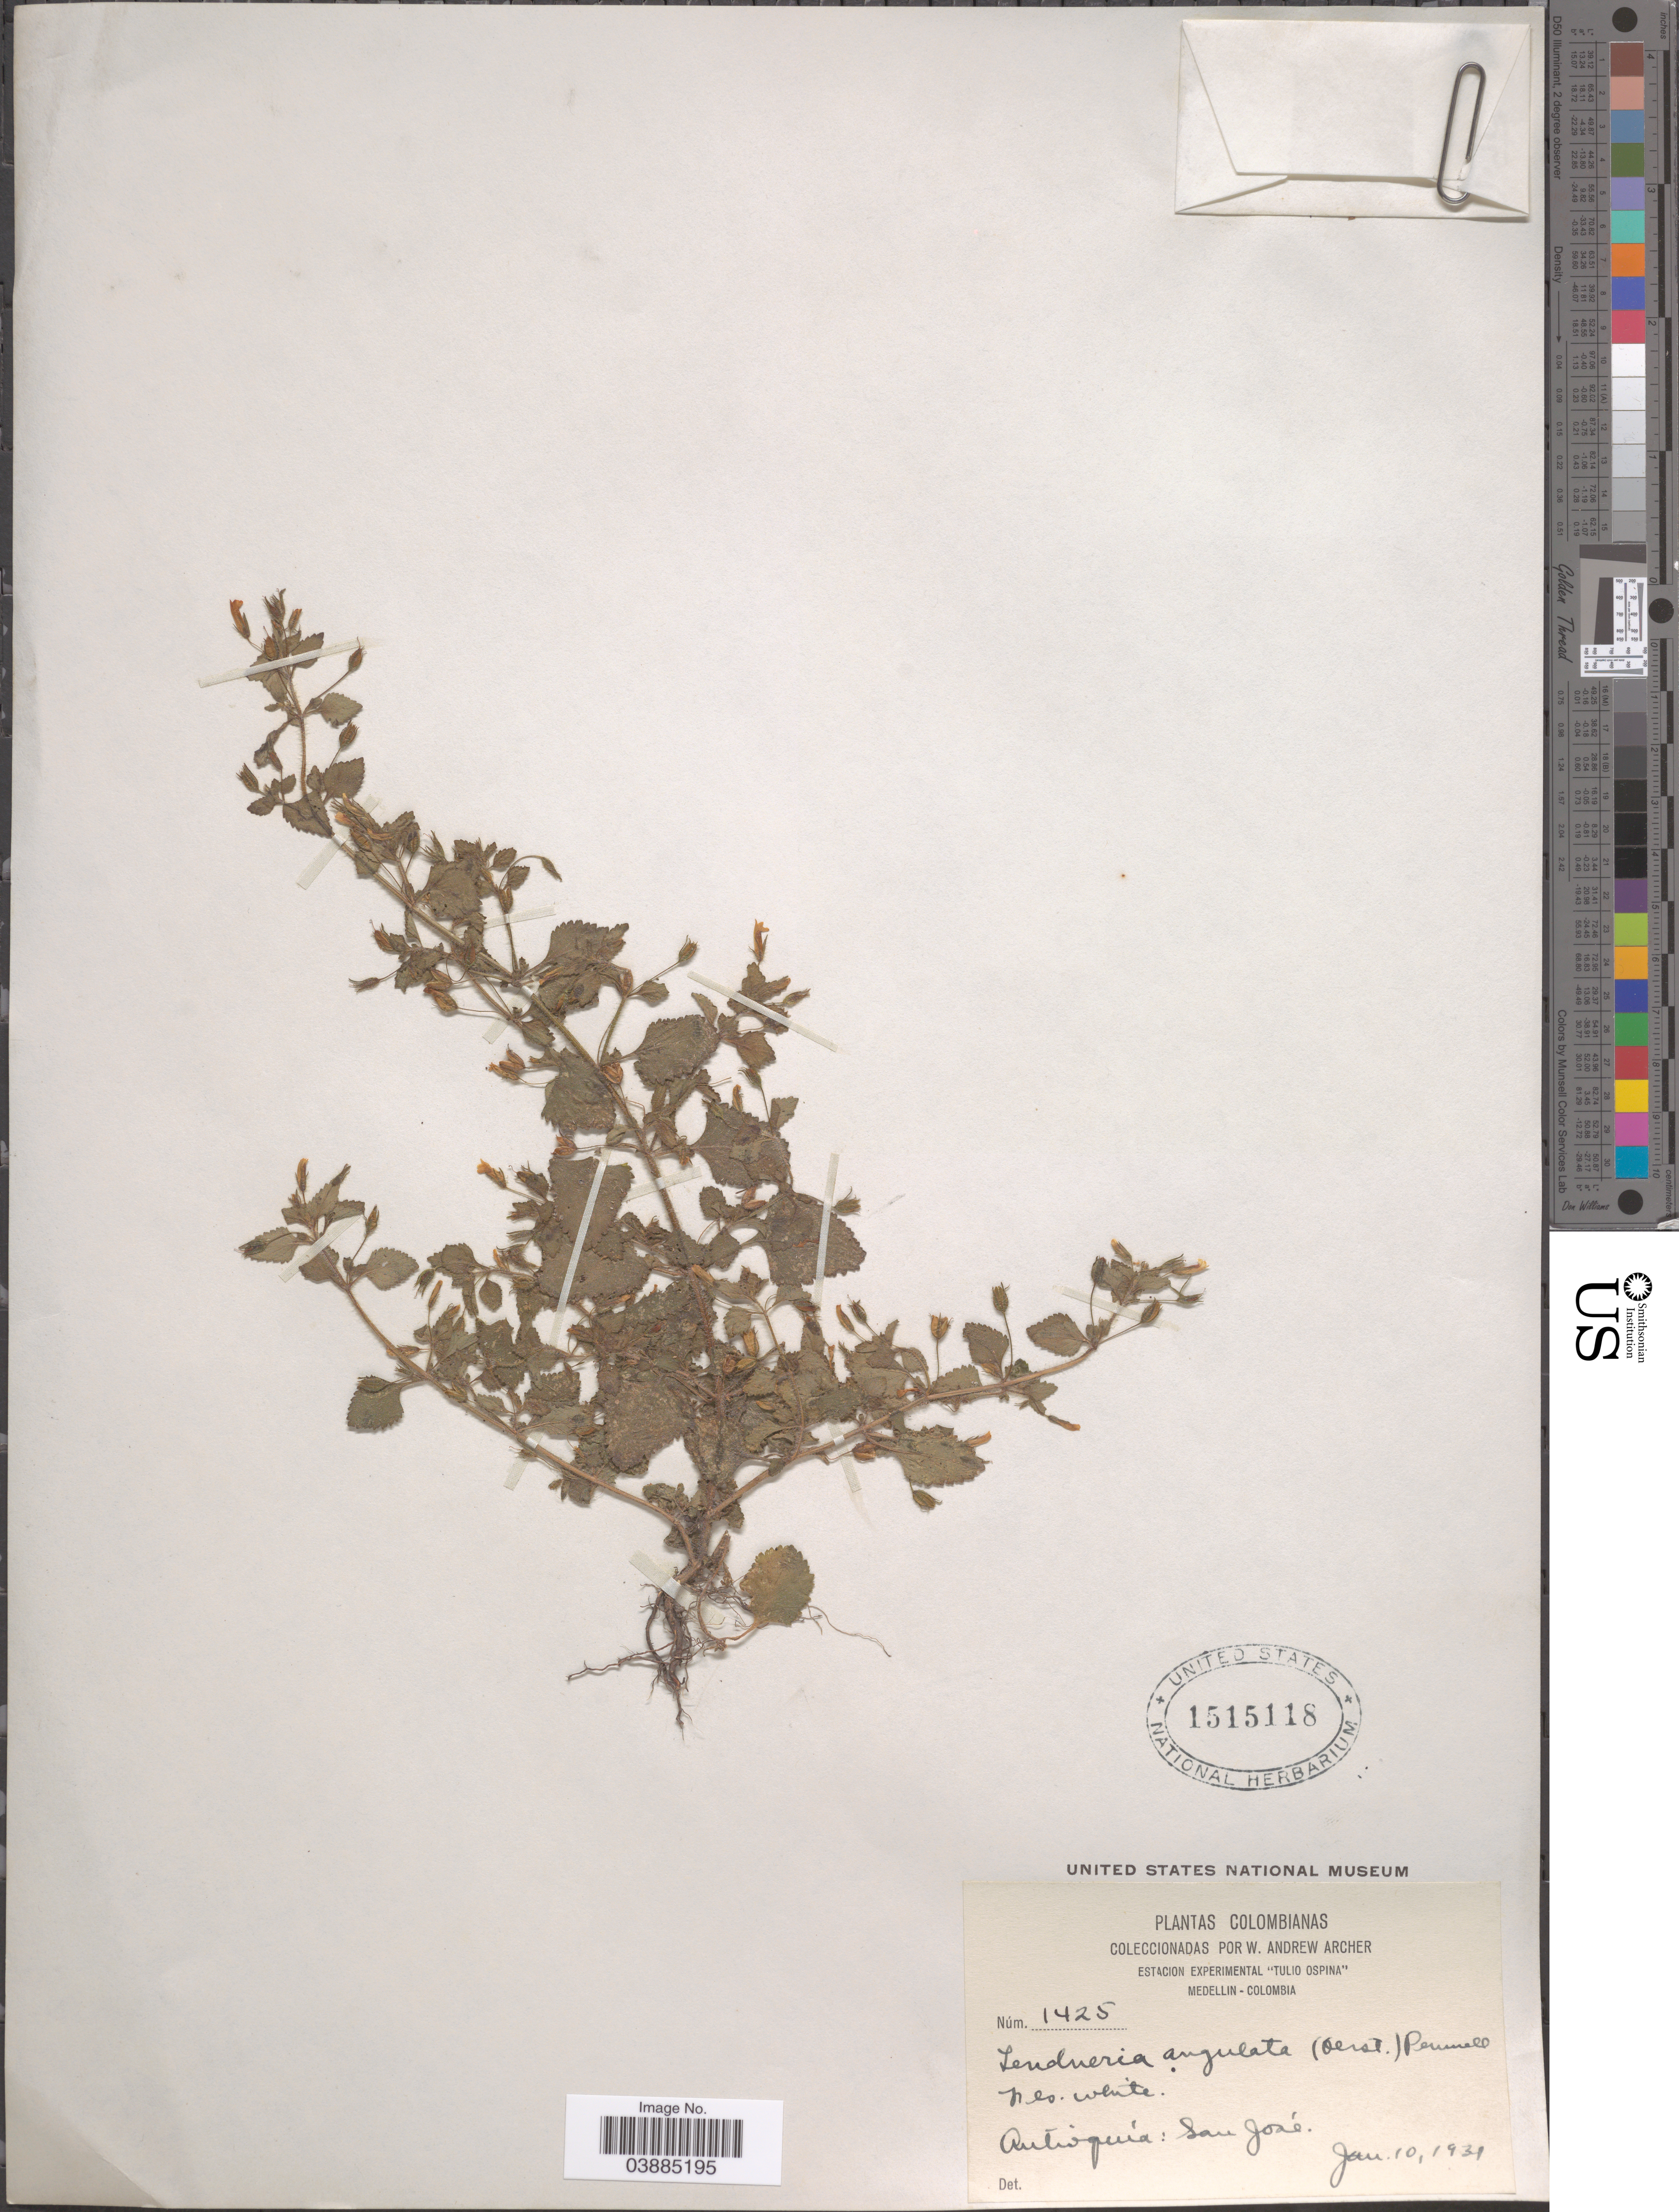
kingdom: Plantae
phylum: Tracheophyta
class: Magnoliopsida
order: Lamiales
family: Plantaginaceae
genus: Lendneria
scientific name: Lendneria angulata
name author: (Oerst.) Pennell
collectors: W. A. Archer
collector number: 1425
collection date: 1931-01-10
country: Colombia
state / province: Antioquia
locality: Estacion Experimental "Tulio Ospina". Medellin. San José.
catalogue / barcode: US 1515118